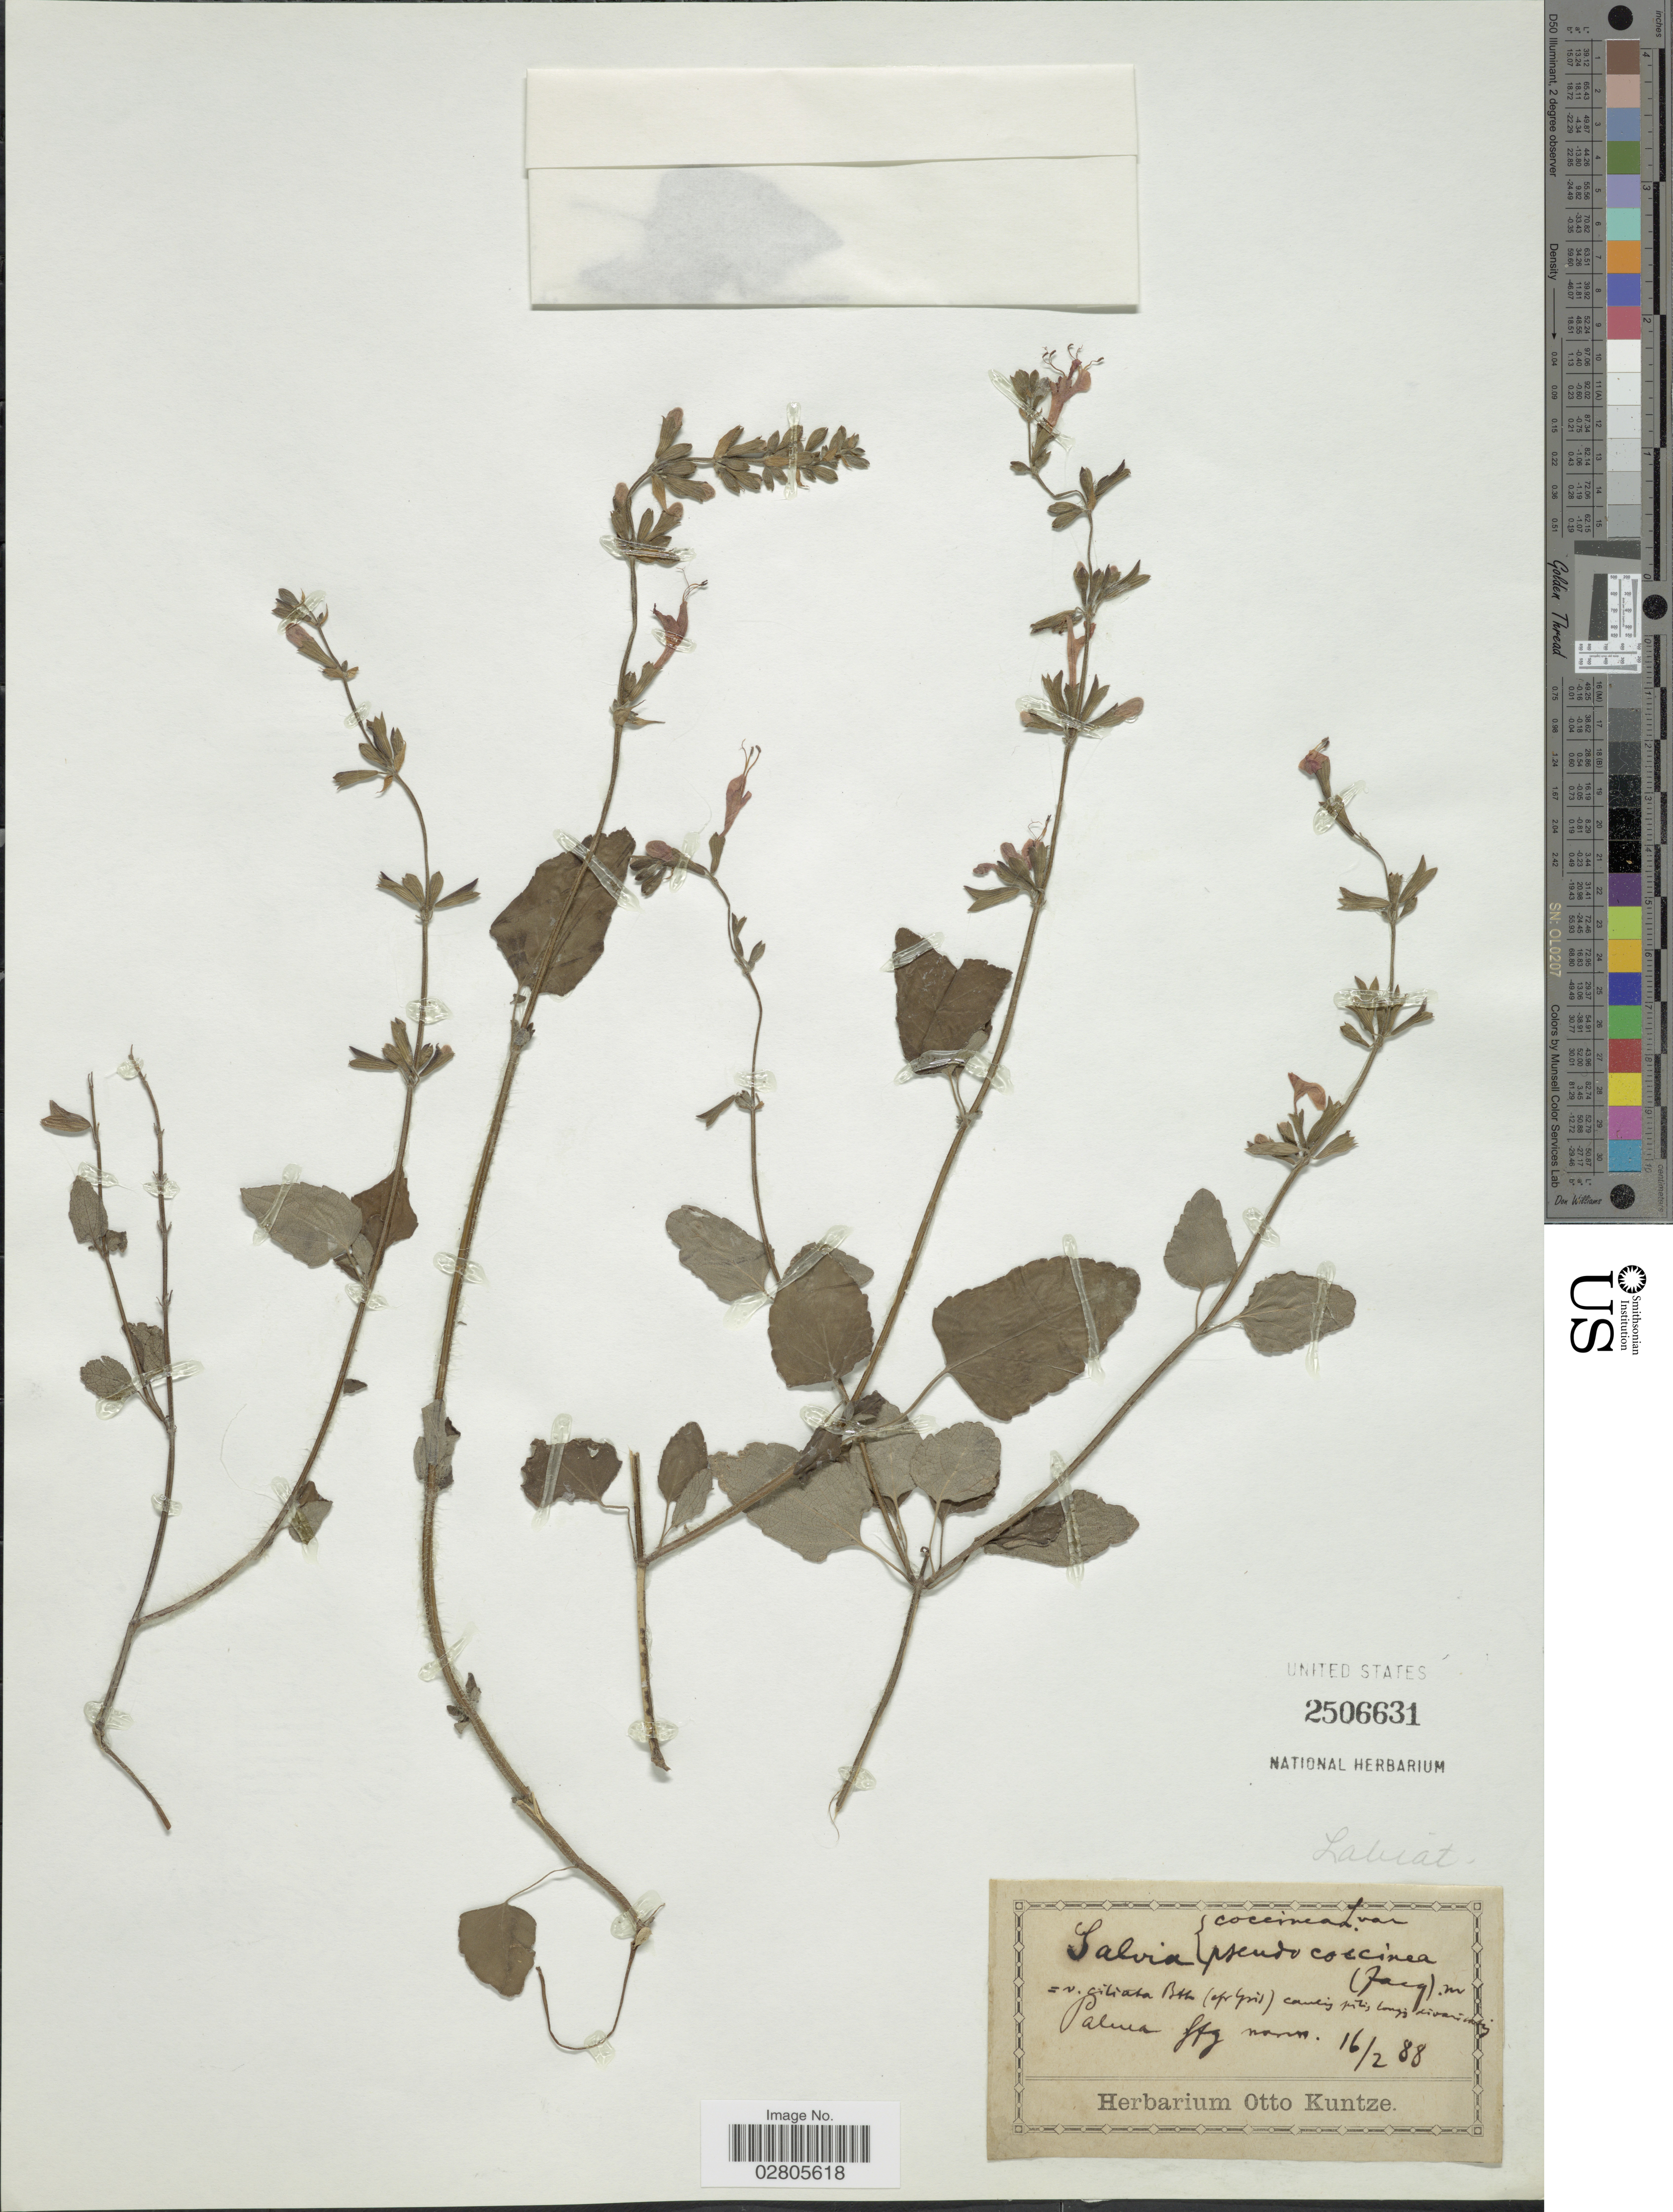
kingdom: Plantae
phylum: Tracheophyta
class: Magnoliopsida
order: Lamiales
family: Lamiaceae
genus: Salvia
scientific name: Salvia coccinea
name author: Etlinger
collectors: ex herb. Otto Kuntze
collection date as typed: Transcribed d/m/y: 16/2/88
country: Italy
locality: Palma ftg. norm. [interpreted]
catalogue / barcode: US 2506631